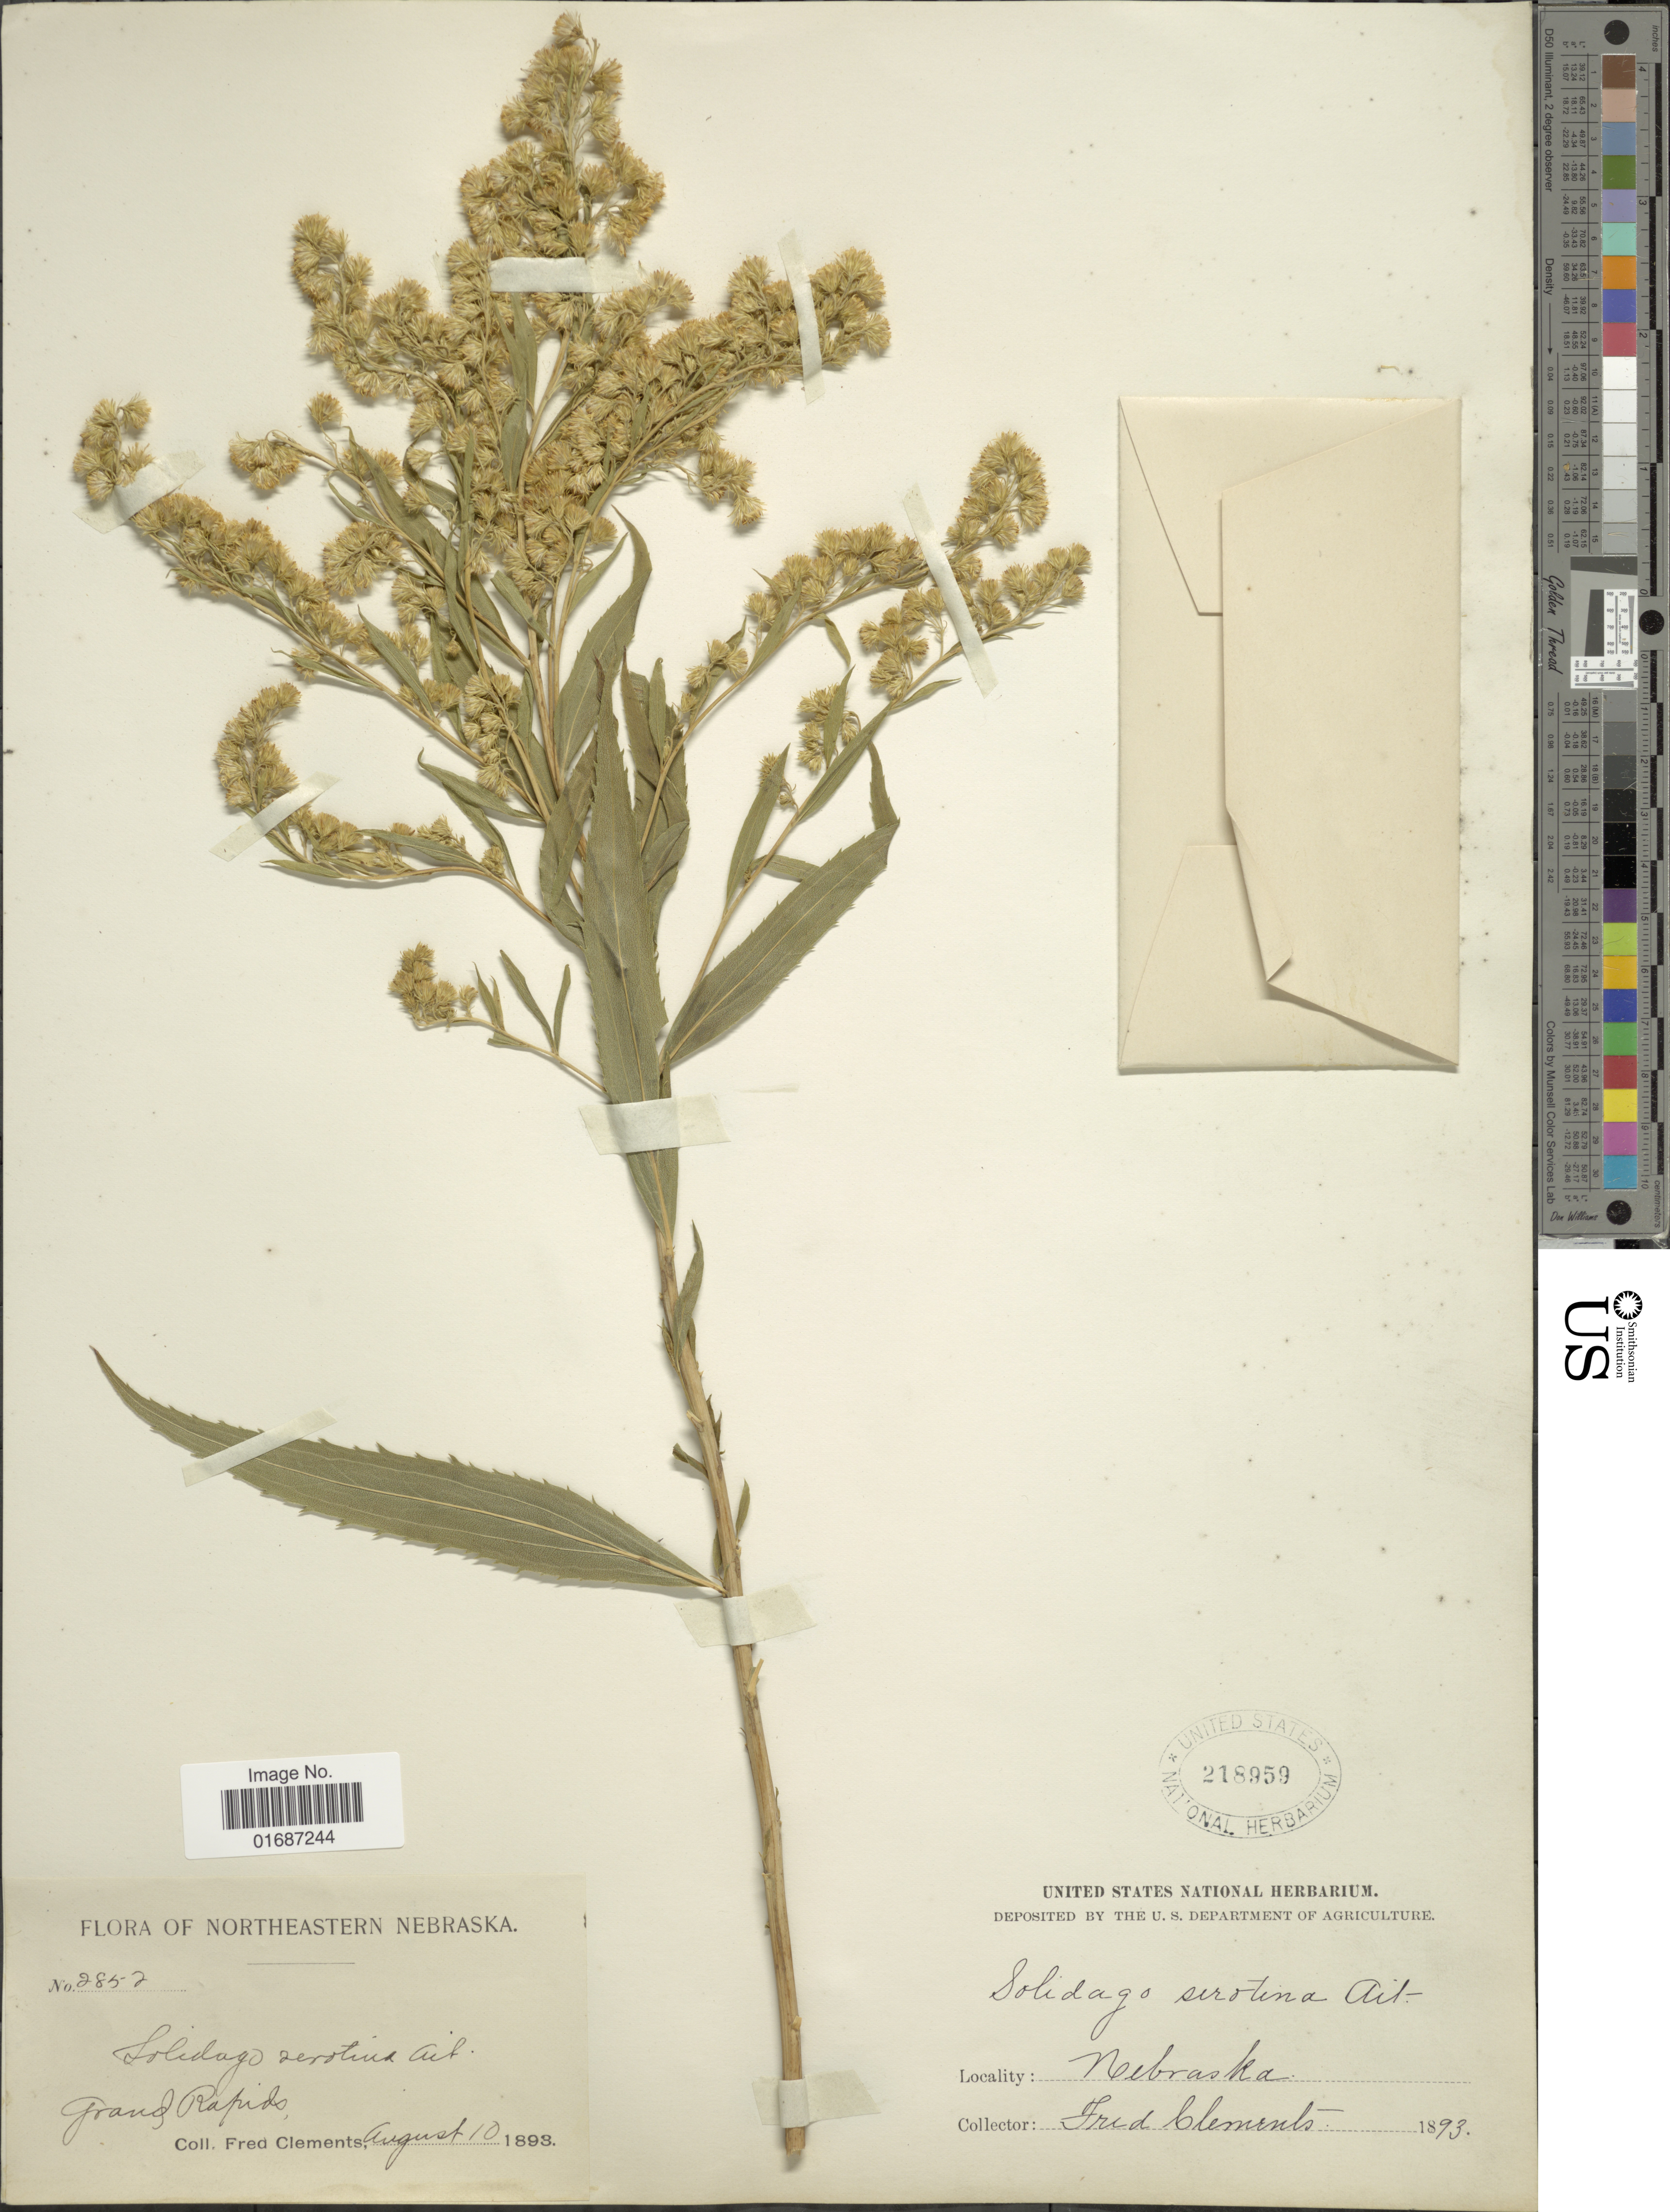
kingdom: Plantae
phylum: Tracheophyta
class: Magnoliopsida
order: Asterales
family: Asteraceae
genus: Solidago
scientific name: Solidago gigantea var. leiophylla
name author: Fernald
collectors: F. E. Clements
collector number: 2852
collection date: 1893-08-10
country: United States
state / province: Nebraska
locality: Northeastern Nebraska, Grand Rapids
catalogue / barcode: US 218959